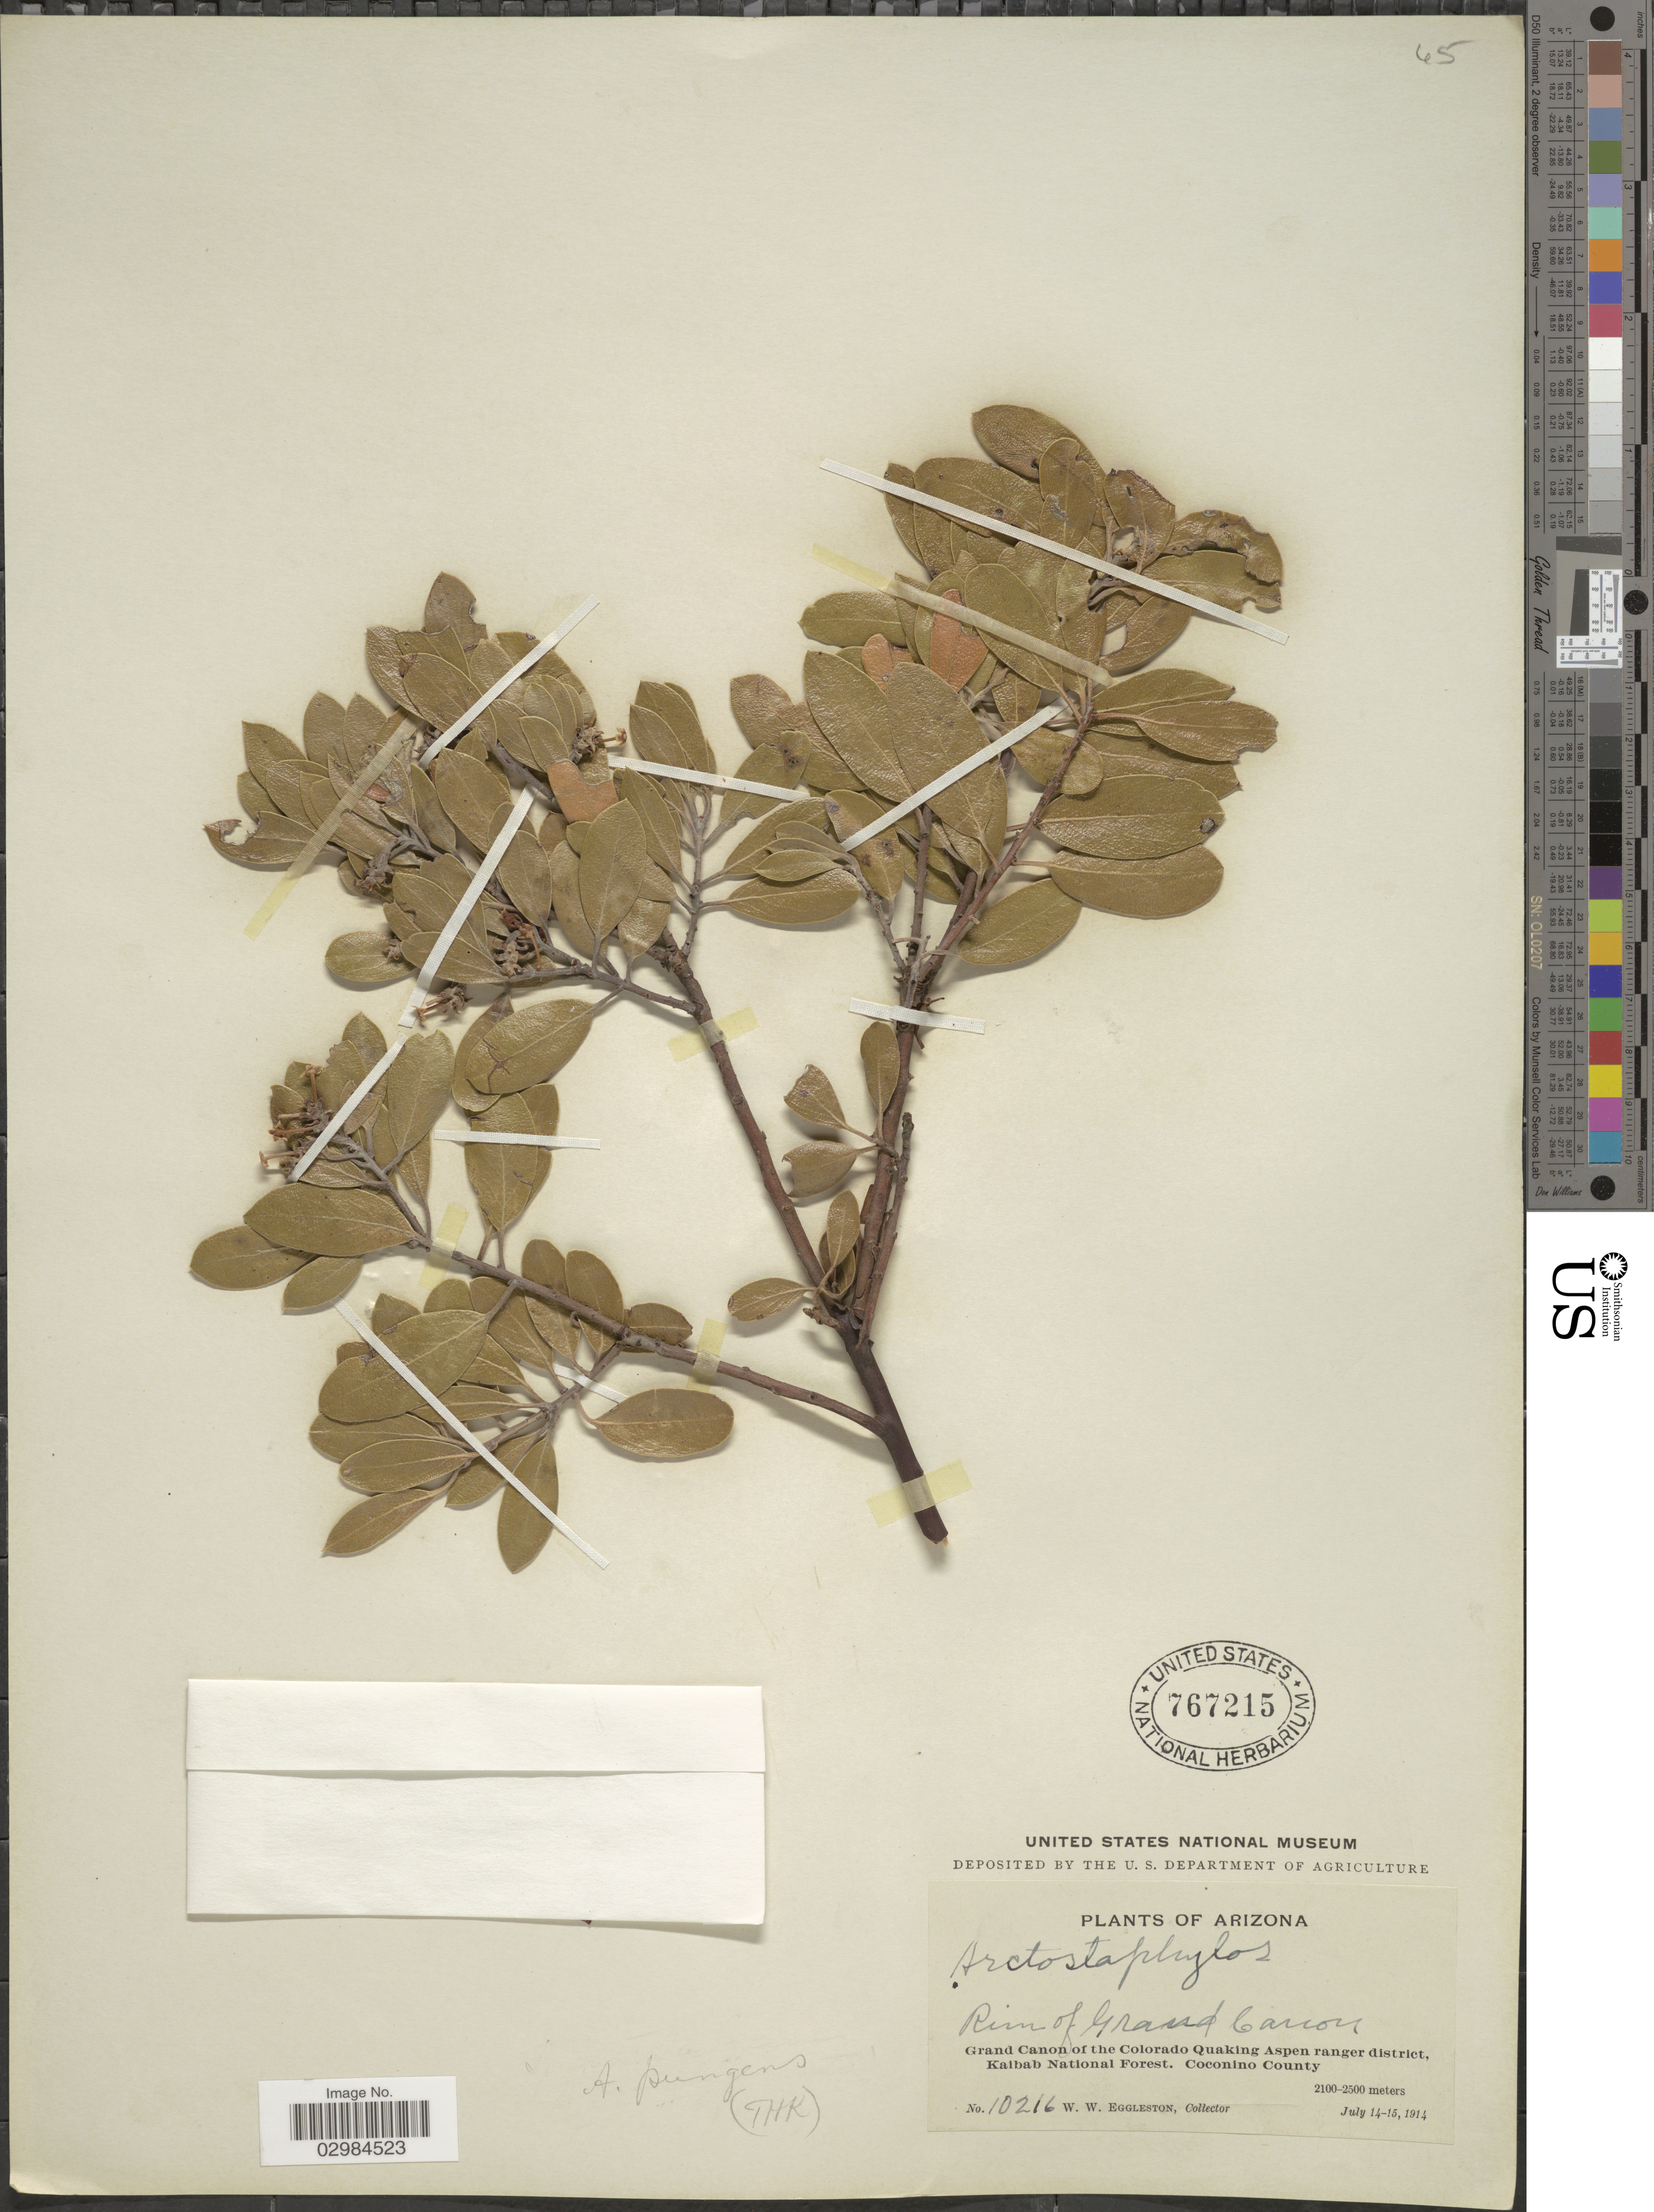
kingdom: Plantae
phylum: Tracheophyta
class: Magnoliopsida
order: Ericales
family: Ericaceae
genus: Arctostaphylos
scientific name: Arctostaphylos pungens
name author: Kunth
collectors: W. W. Eggleston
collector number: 10216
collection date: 1914-07-14/1914-07-15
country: United States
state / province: Arizona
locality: Rim of Grand Canon. Grand Canon of the Colorado Quaking Aspen ranger district, Kaibab National Forest. Coconino County.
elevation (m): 2100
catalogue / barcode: US 767215